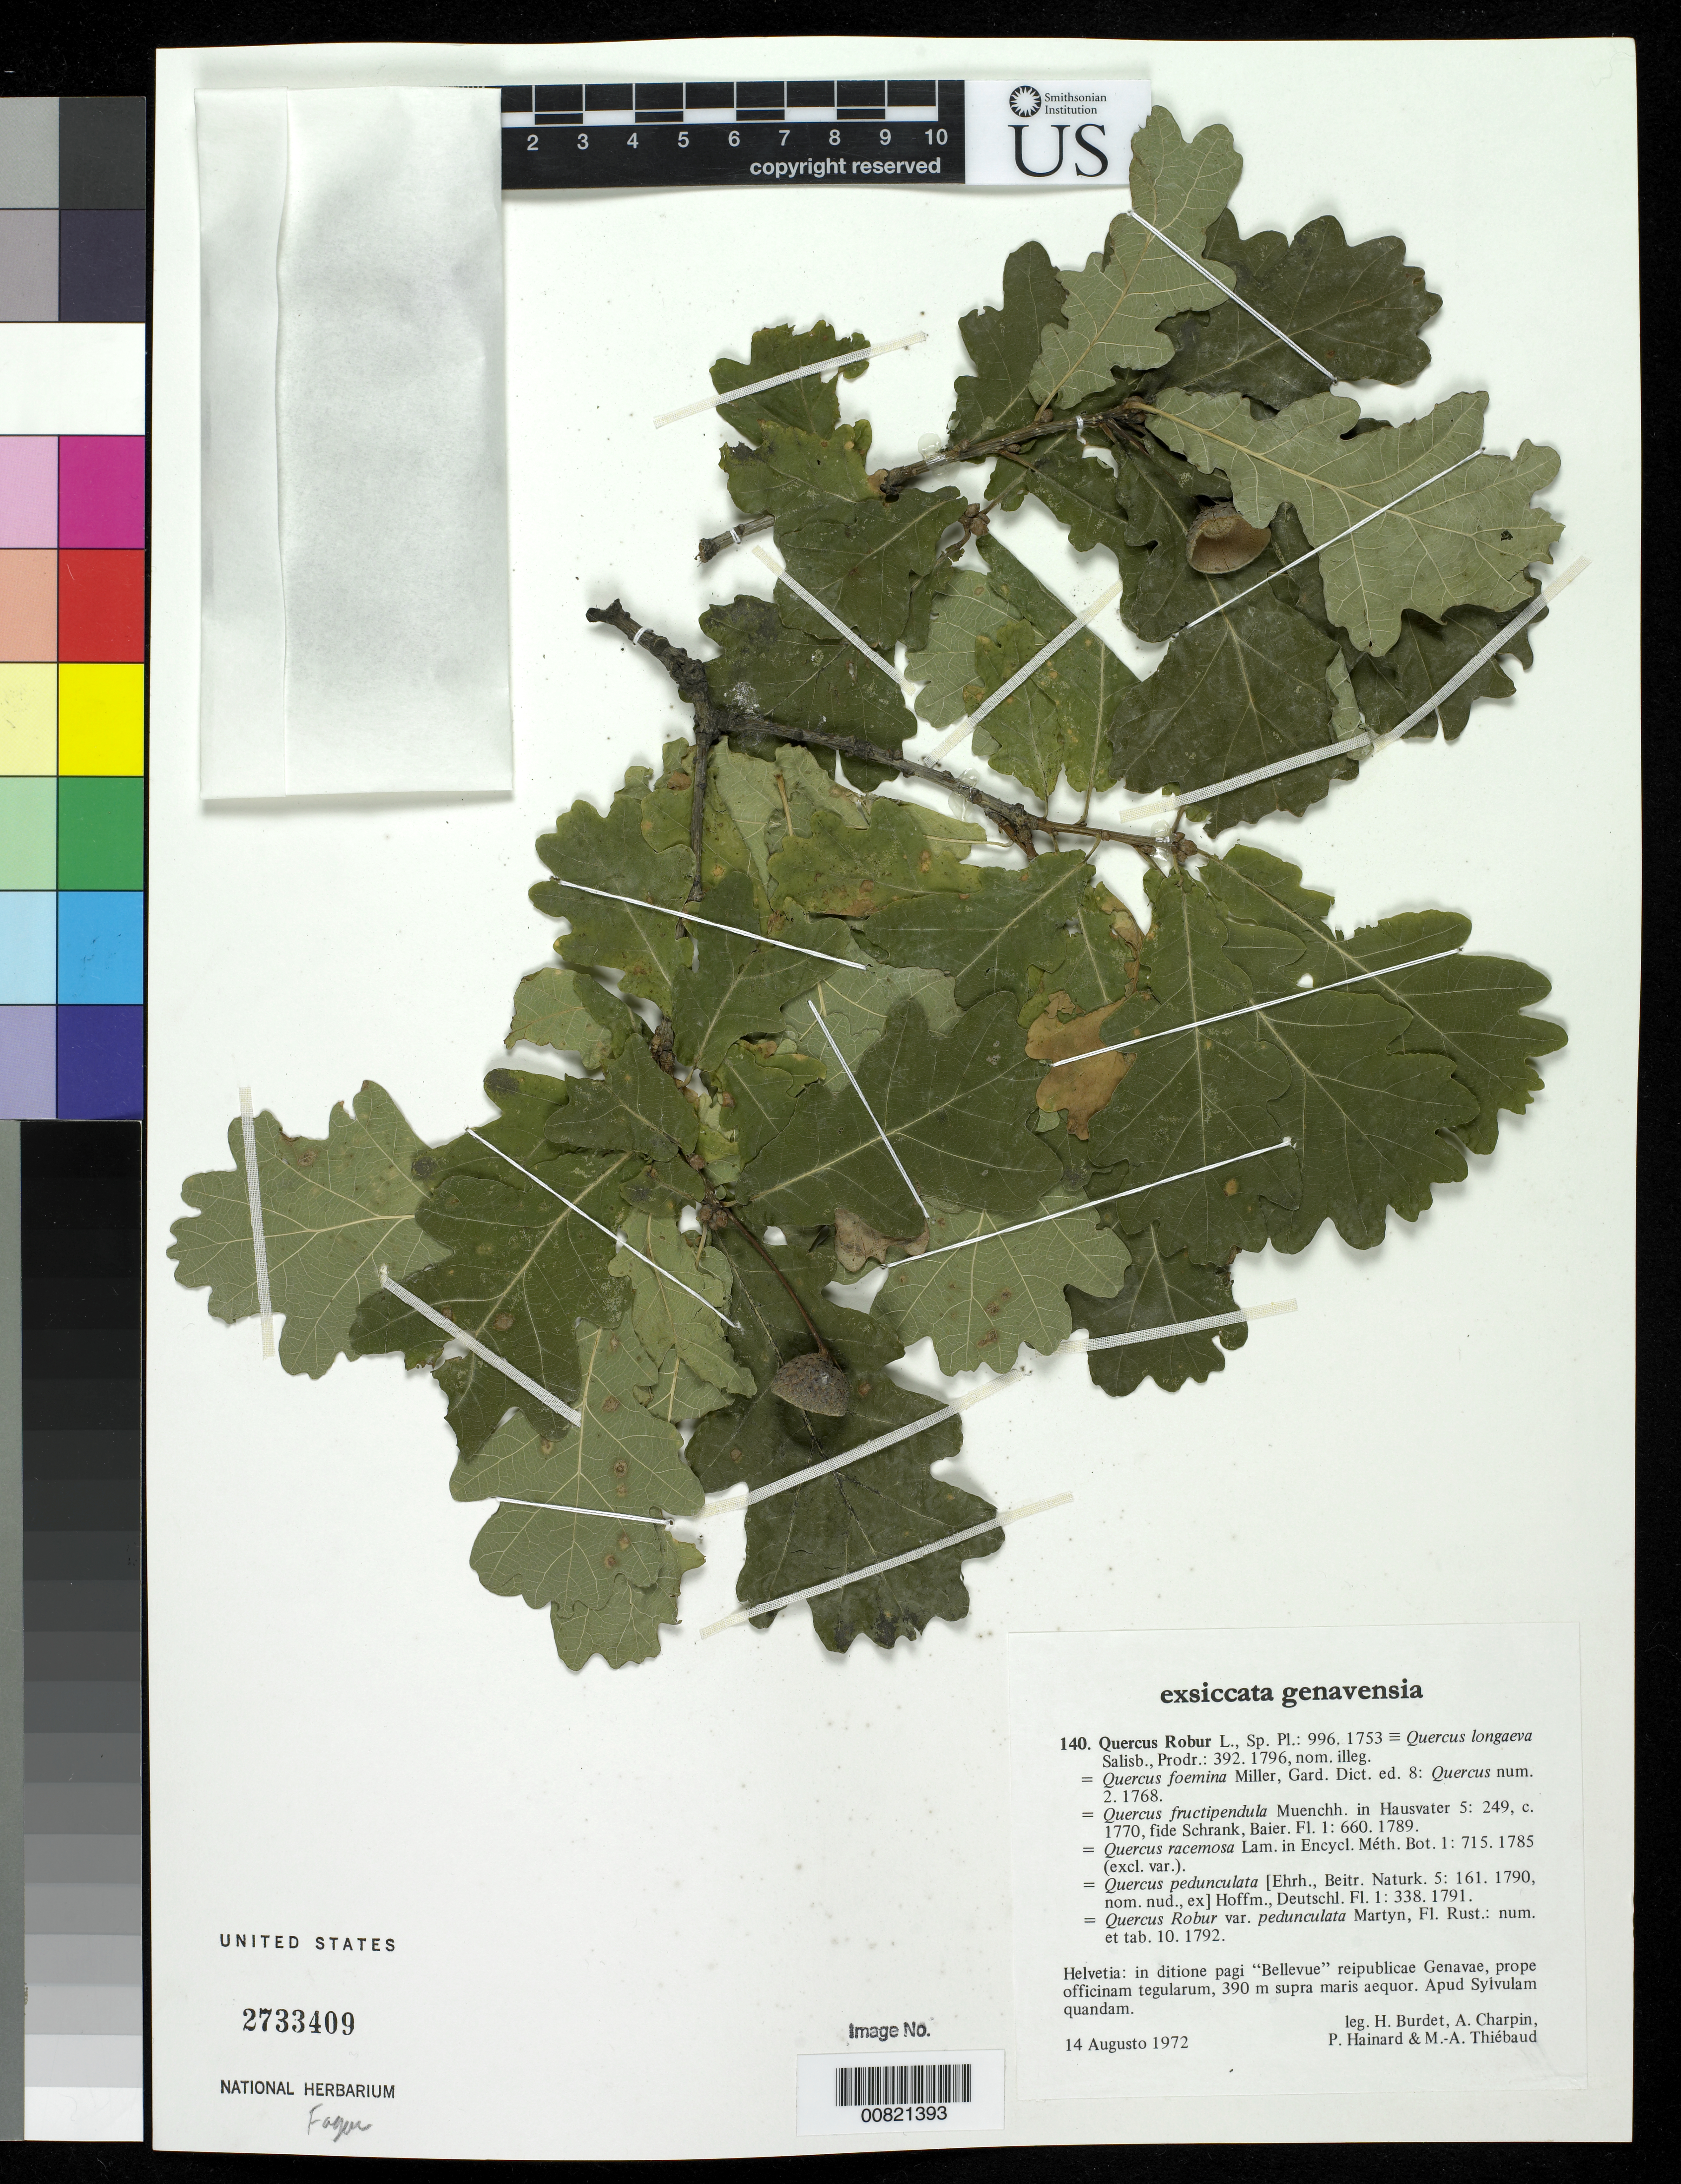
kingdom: Plantae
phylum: Tracheophyta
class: Magnoliopsida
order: Fagales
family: Fagaceae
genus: Quercus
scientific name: Quercus robur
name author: L.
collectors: H. M. Burdet, A. Charpin, P. Hainard & M. Thiebaud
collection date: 1972-08-14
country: Switzerland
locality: Near Bellevue, Geneva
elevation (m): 390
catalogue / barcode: US 2733409